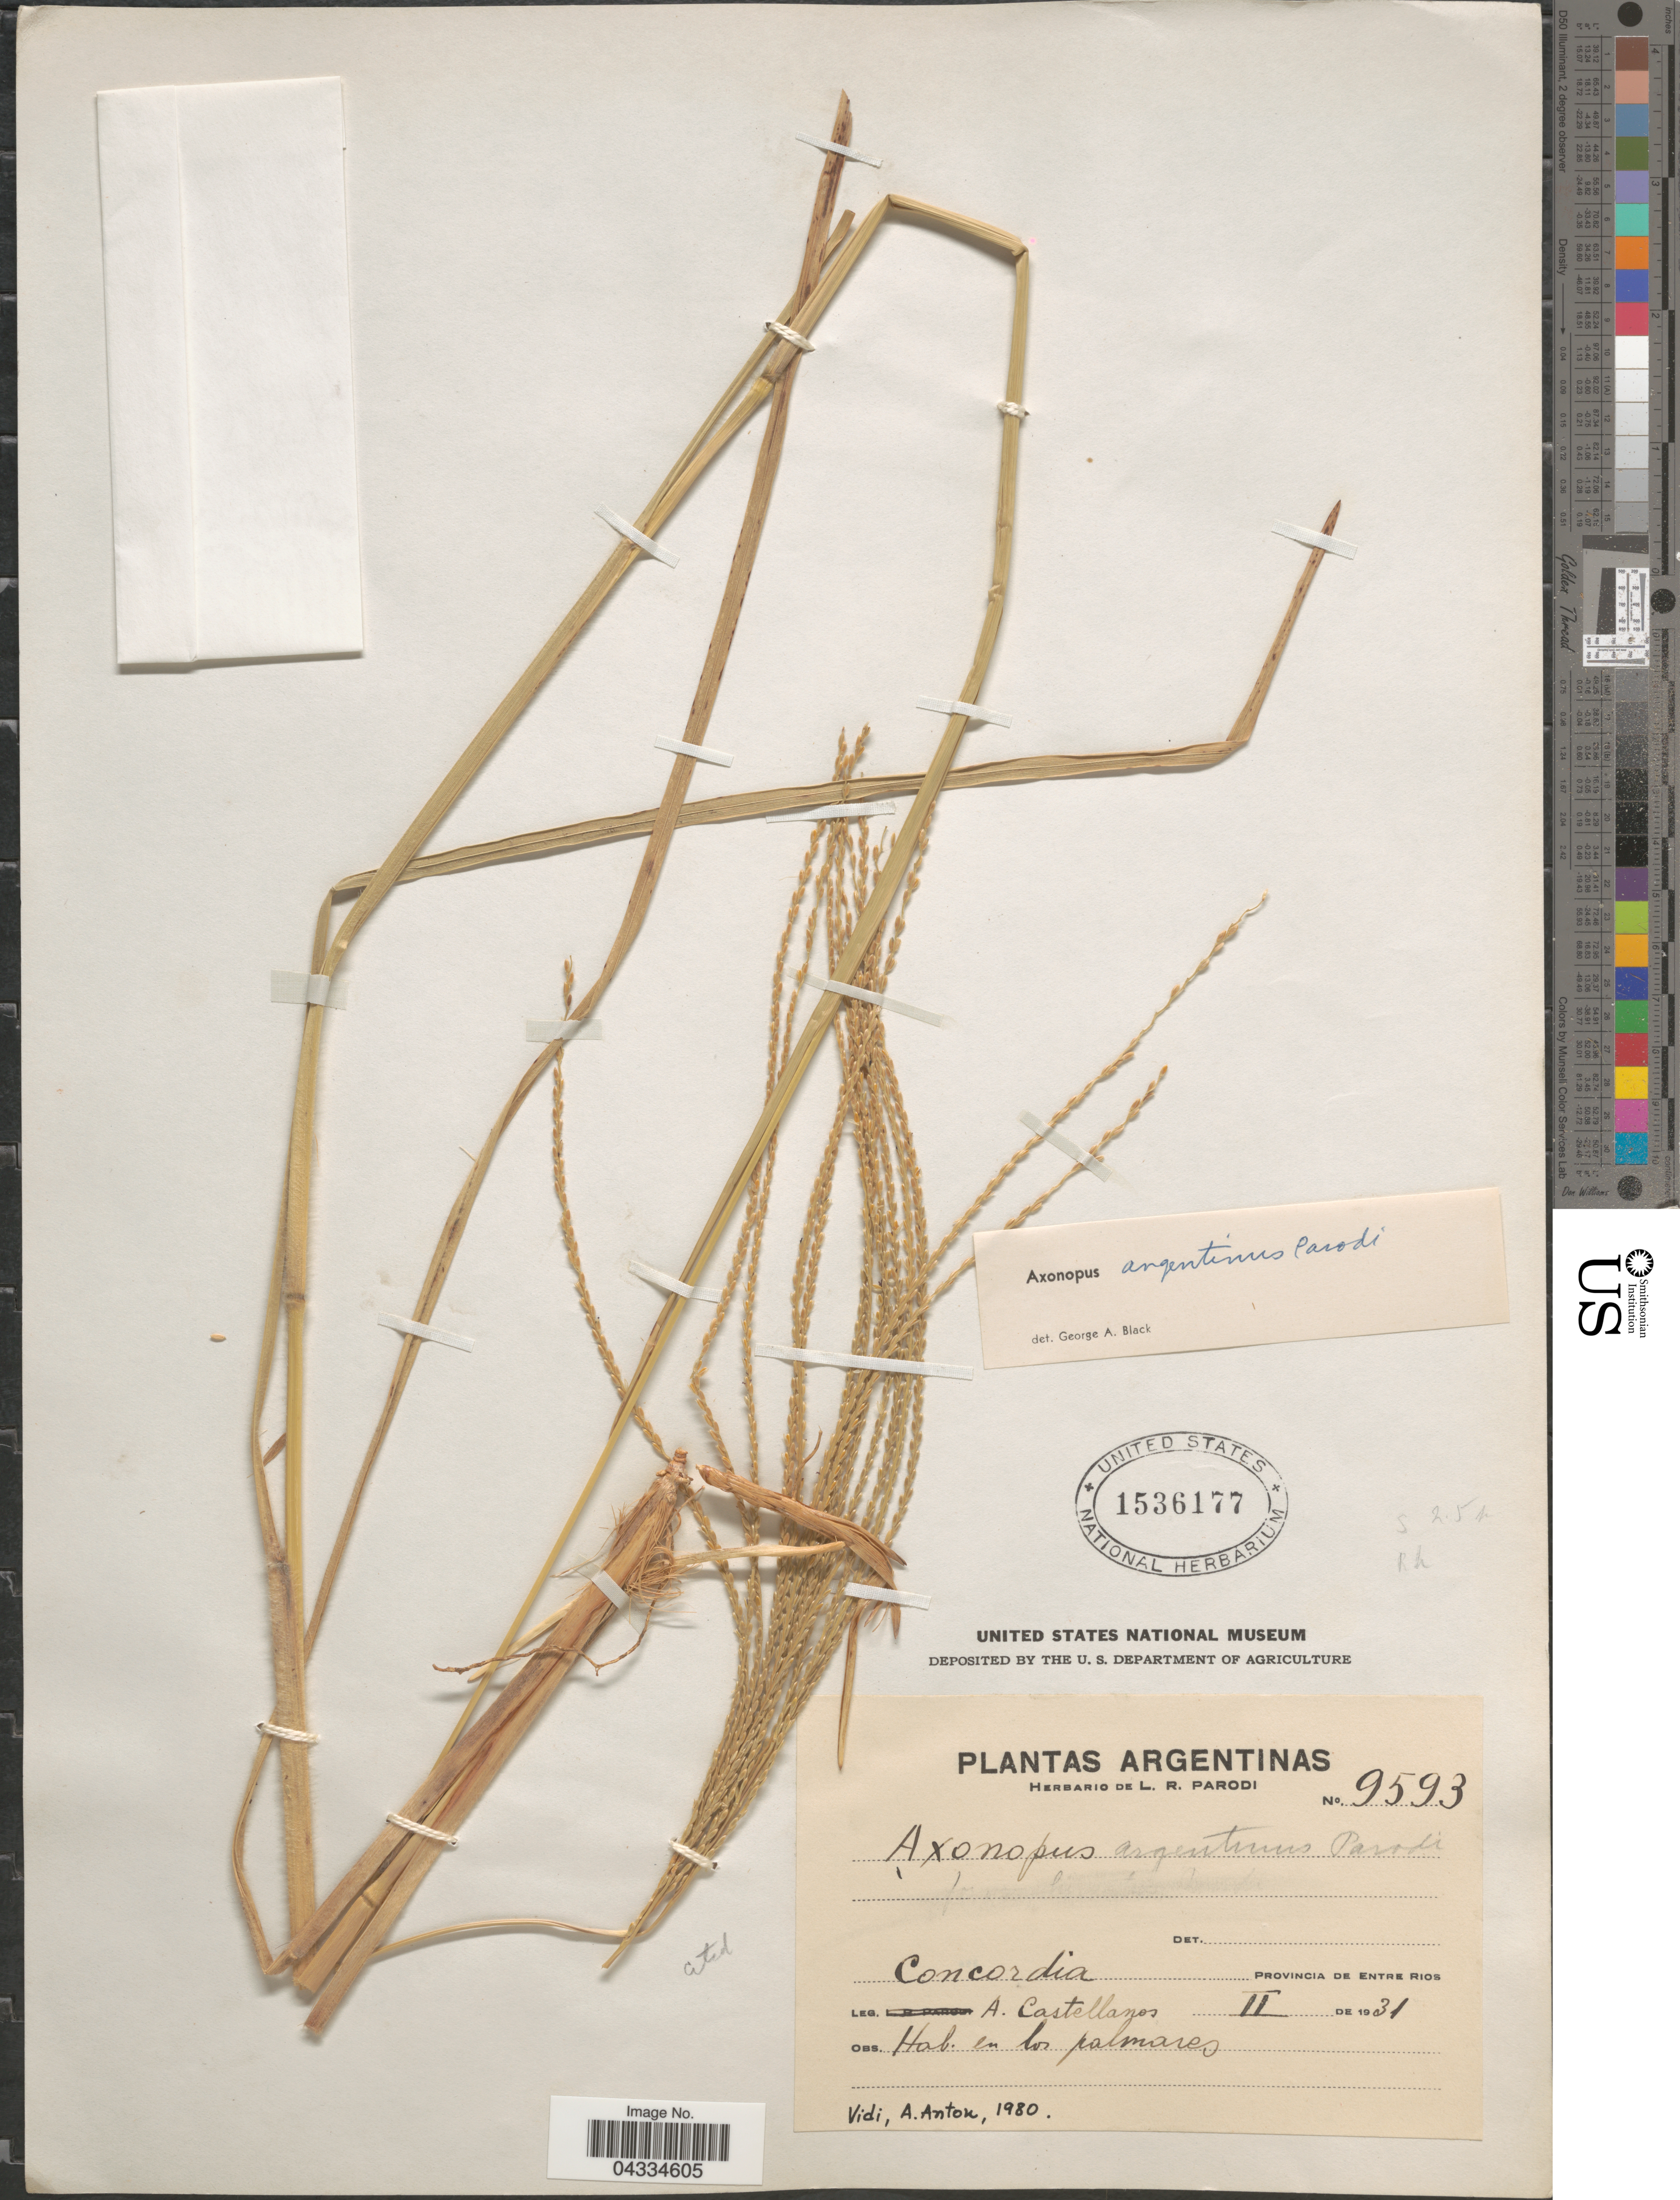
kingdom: Plantae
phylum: Tracheophyta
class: Liliopsida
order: Poales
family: Poaceae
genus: Axonopus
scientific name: Axonopus argentinus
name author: Parodi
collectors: A. Castellanos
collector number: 9593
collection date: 1931-02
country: Argentina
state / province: Entre Rios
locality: Concordia.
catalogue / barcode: US 1536177